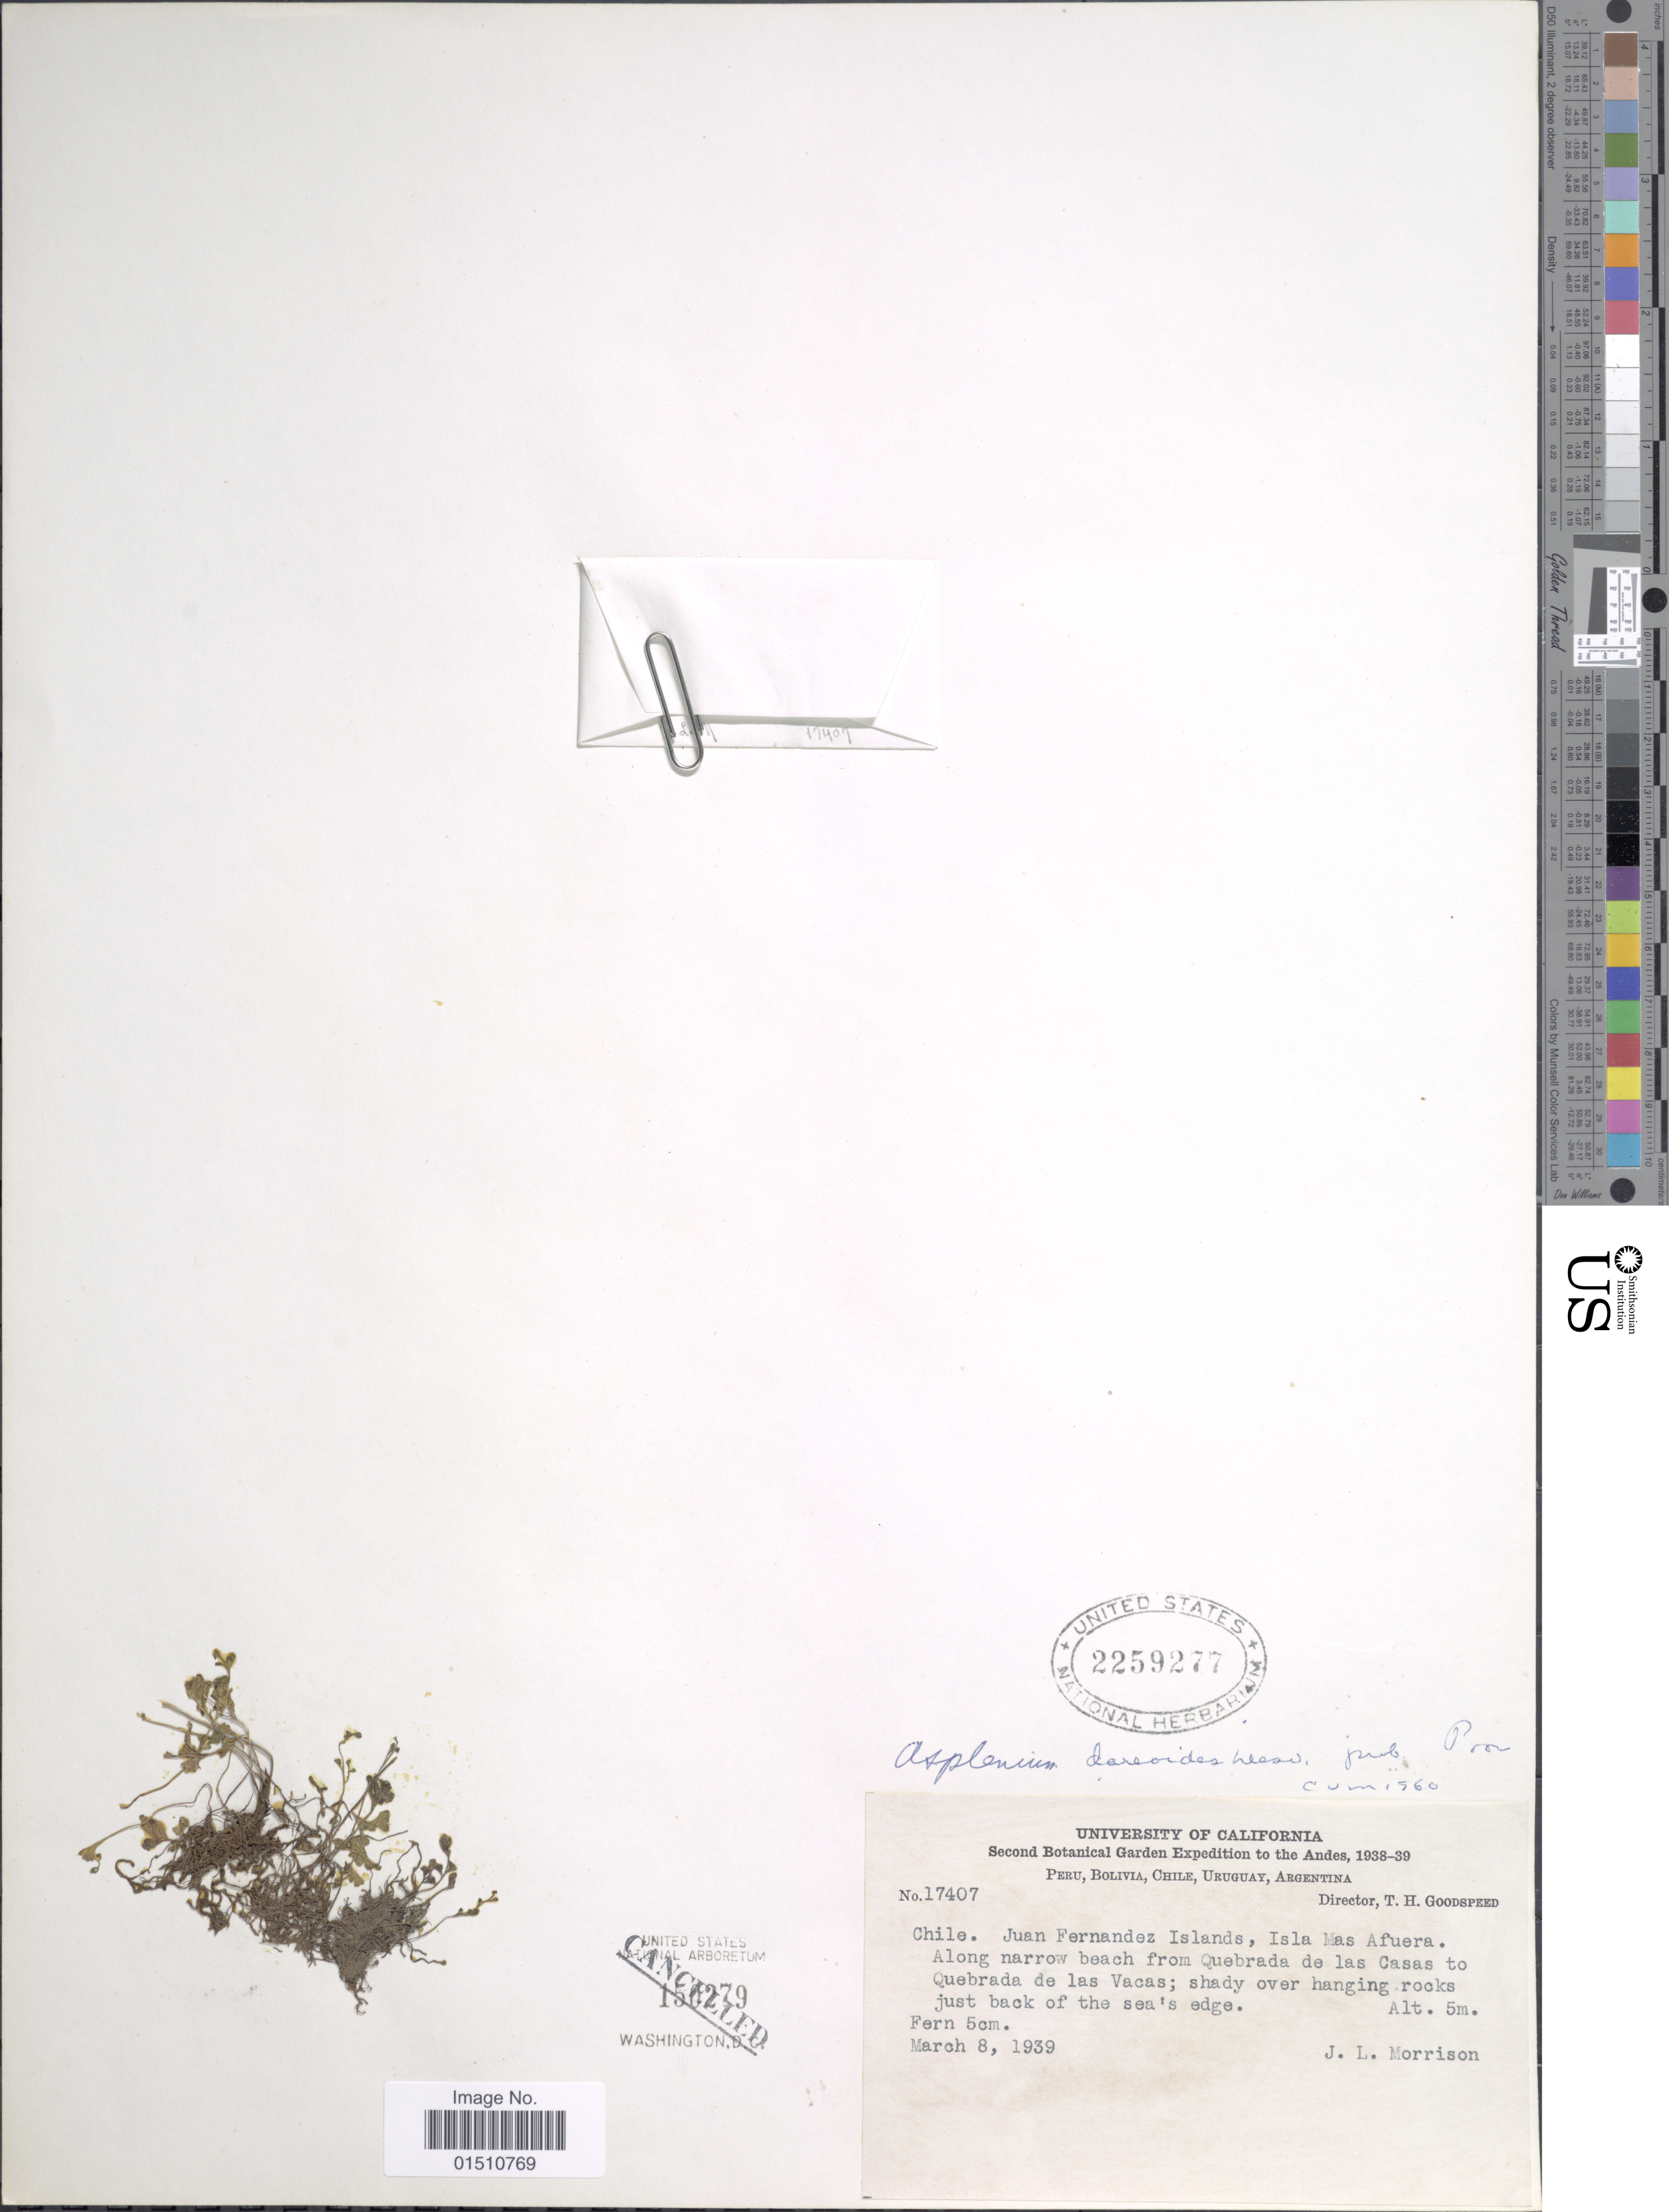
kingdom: Plantae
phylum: Tracheophyta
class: Polypodiopsida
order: Polypodiales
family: Aspleniaceae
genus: Asplenium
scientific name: Asplenium dareoides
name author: Desv.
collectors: J. L. Morrison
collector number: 17407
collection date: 1939-03-08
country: Chile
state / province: Valparaíso (V)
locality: Chile, Juan Fernandez Islands, Isla Mas Afuera. Along narrow beach from Quebrada de las Casas to Quebrada de las Vacas.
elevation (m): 5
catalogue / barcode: US 2259277